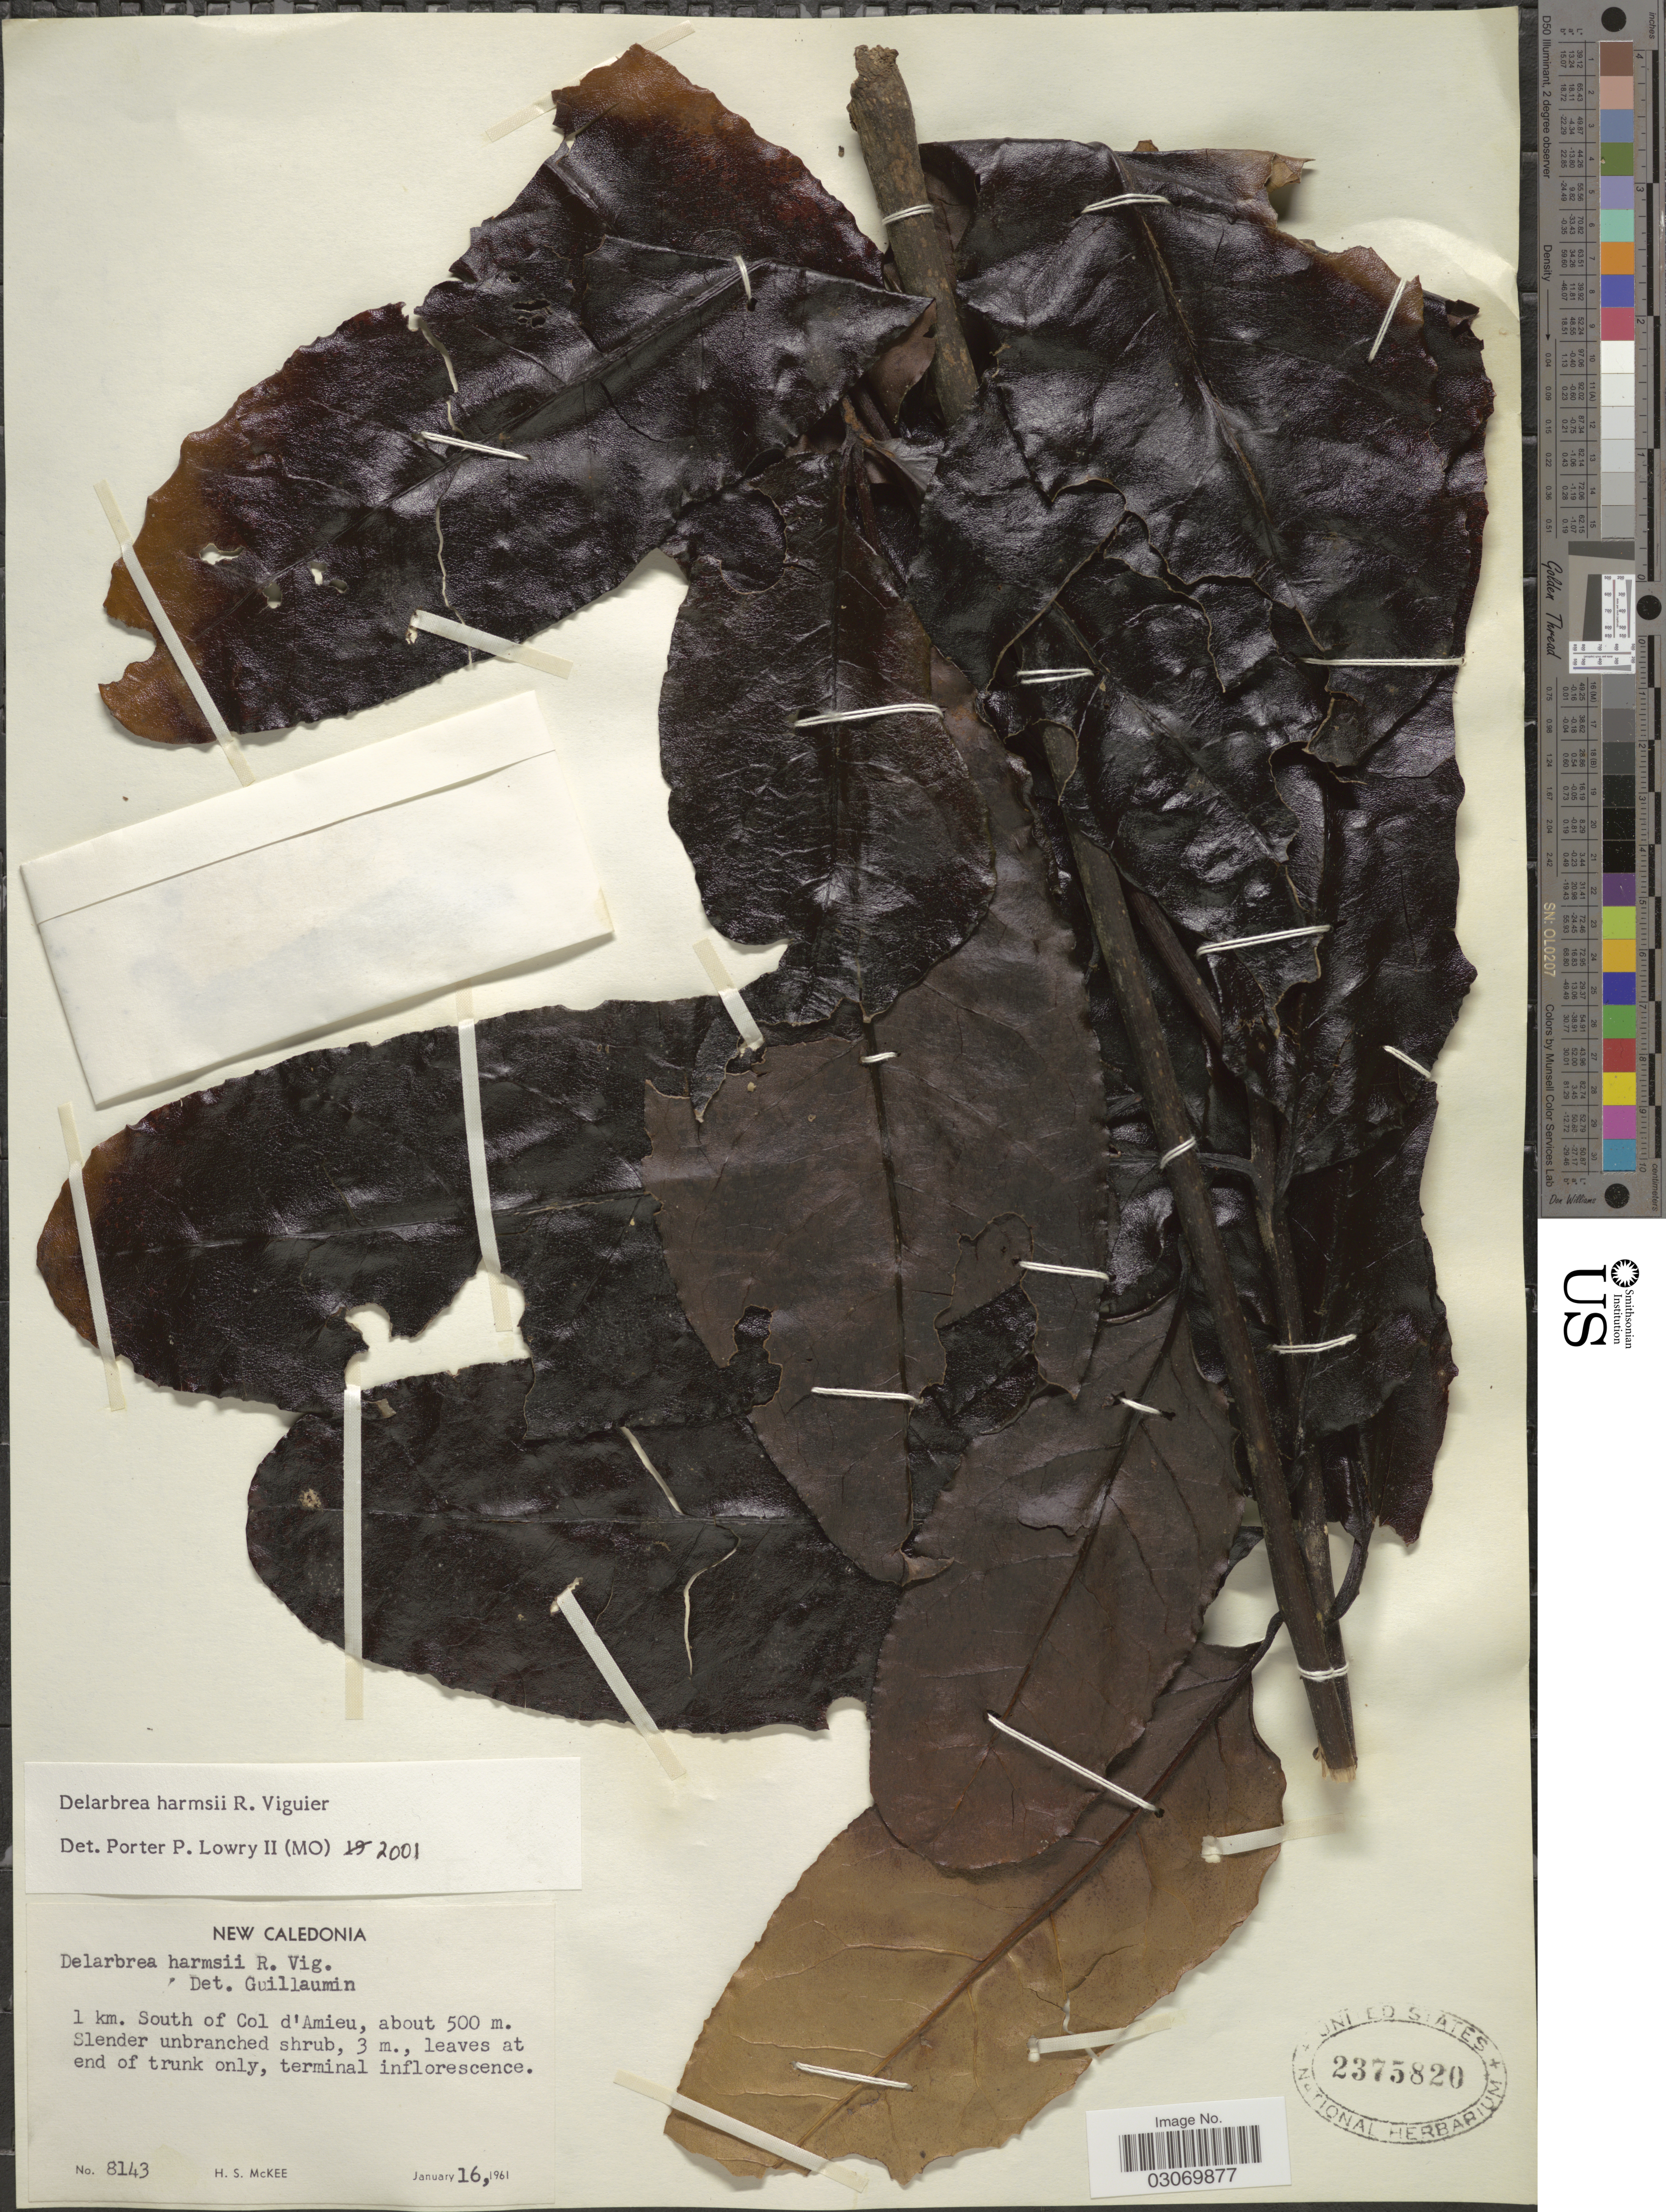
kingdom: Plantae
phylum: Tracheophyta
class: Magnoliopsida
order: Apiales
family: Myodocarpaceae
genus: Delarbrea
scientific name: Delarbrea harmsii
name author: R. Vig.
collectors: H. S. McKee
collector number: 8143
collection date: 1961-01-16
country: New Caledonia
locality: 1 km. South of Col d'Amieu.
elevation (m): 500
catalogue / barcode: US 2375820